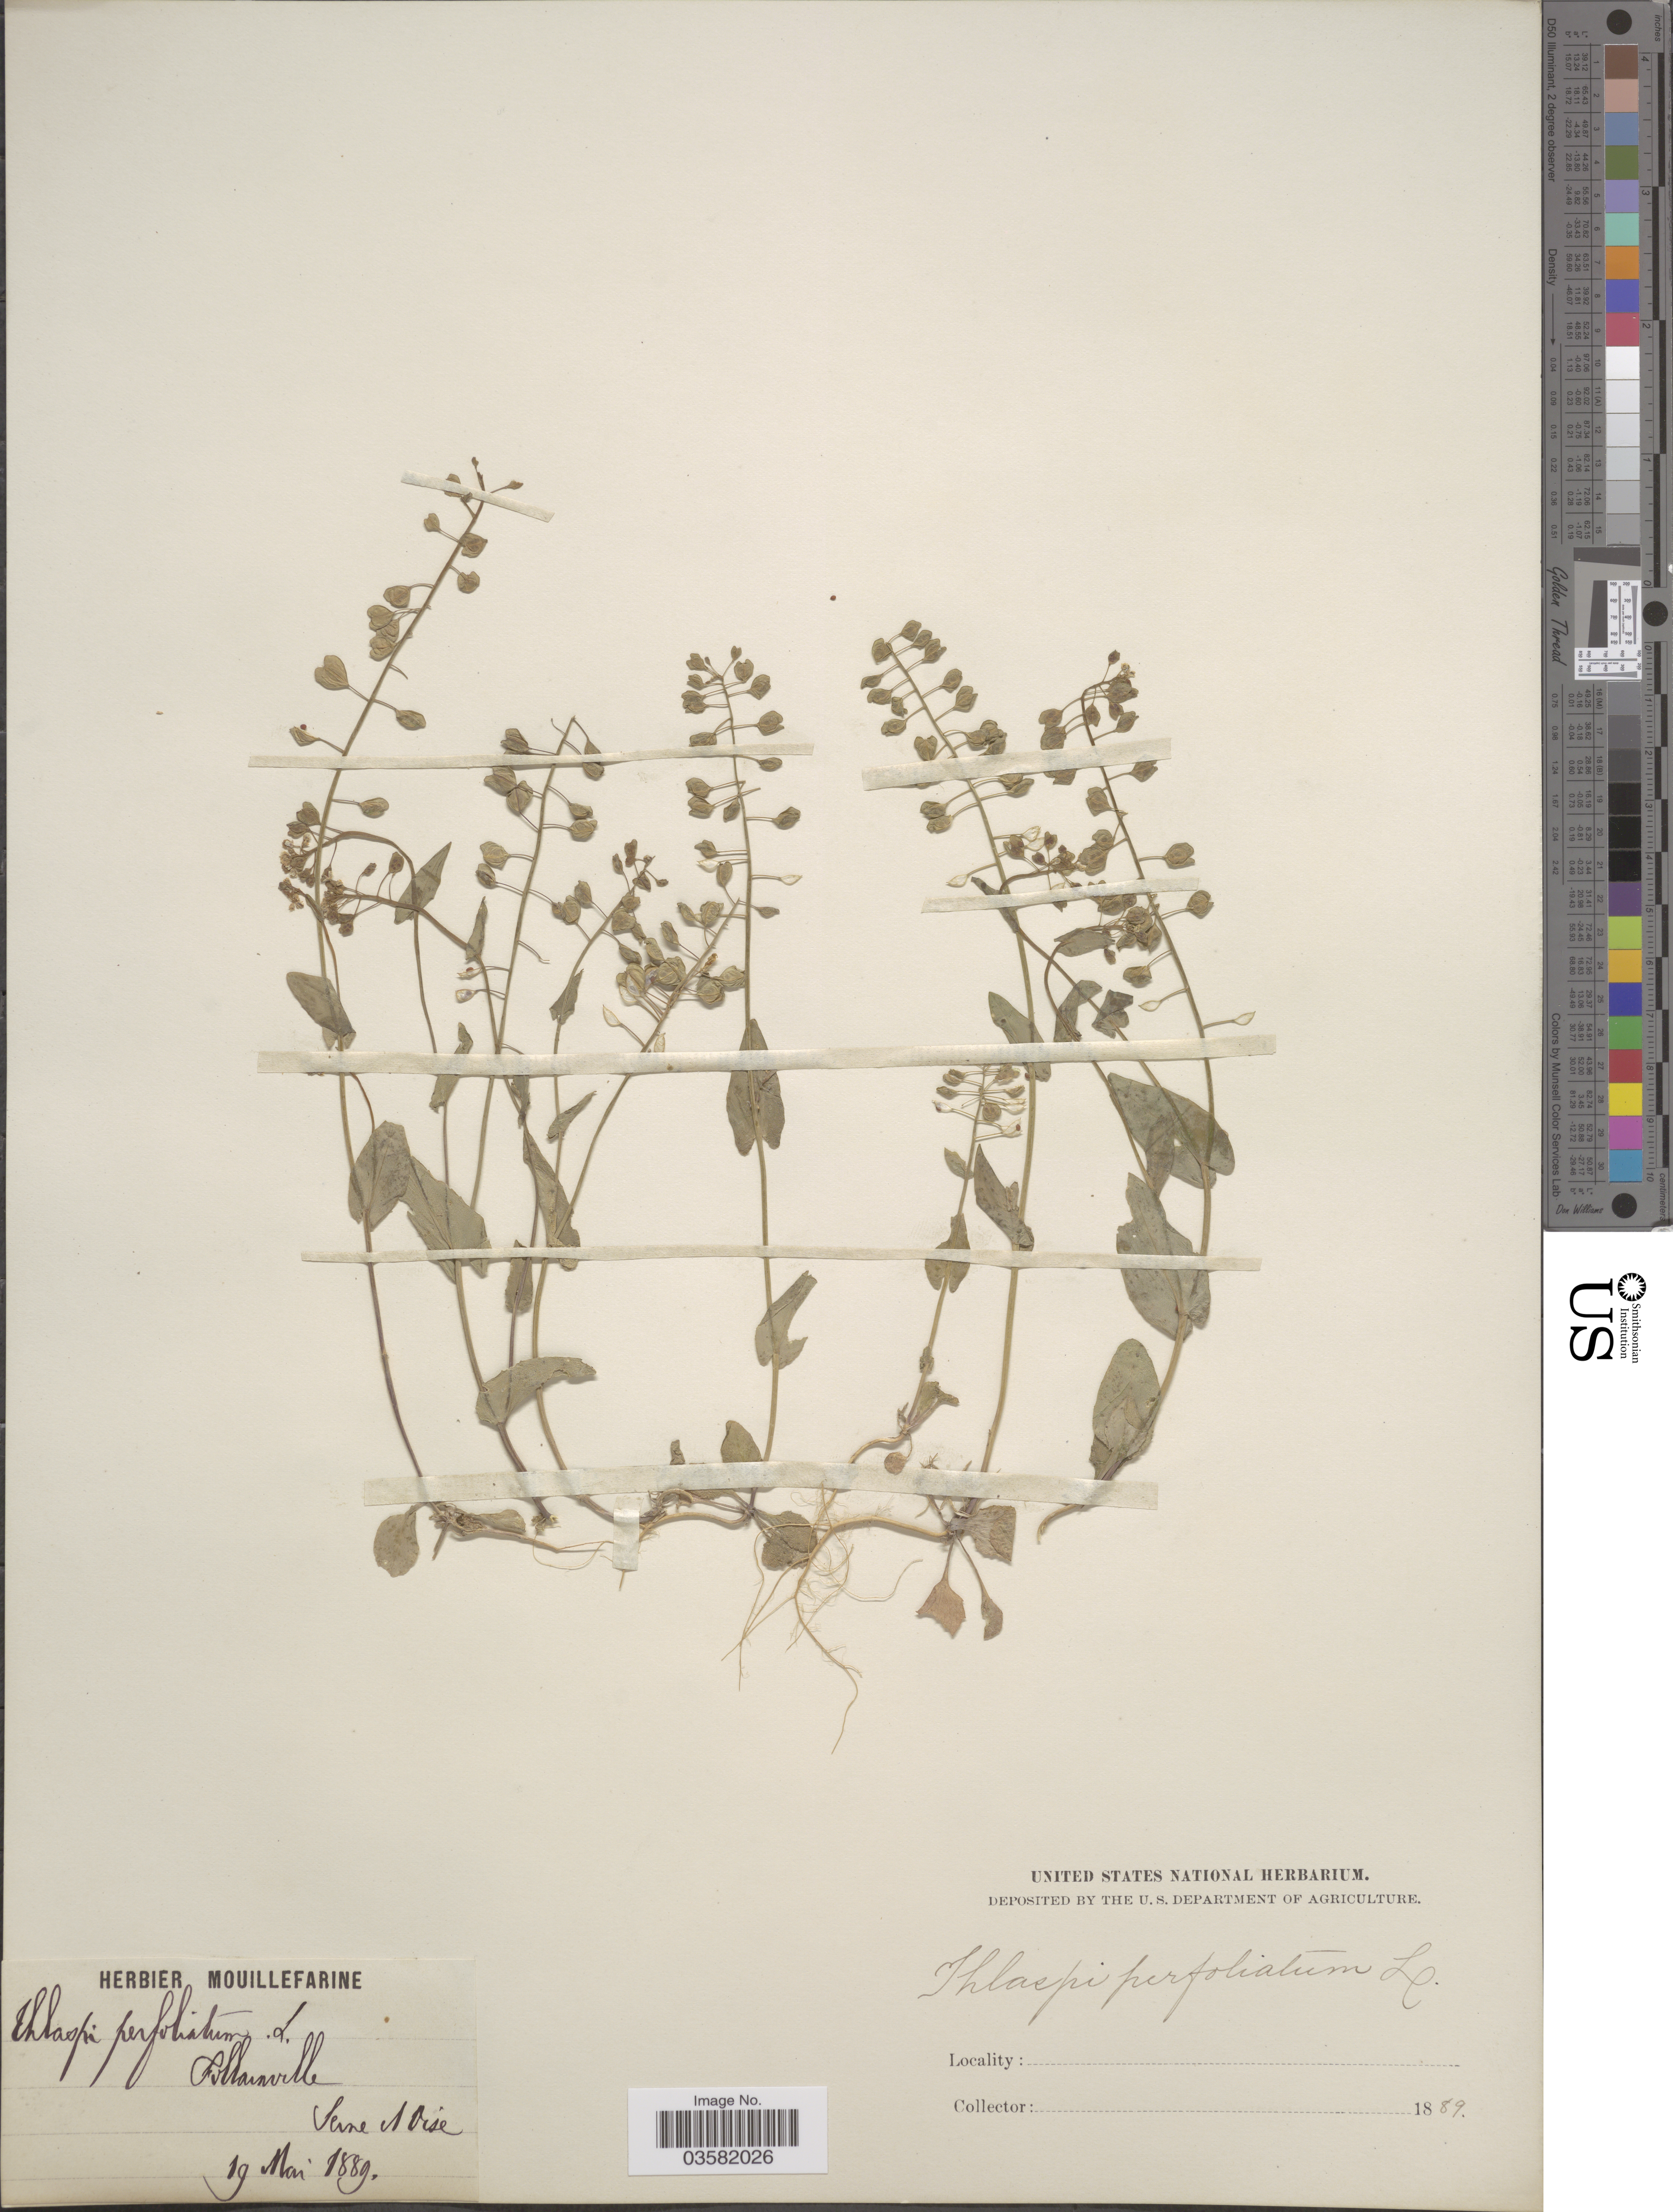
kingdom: Plantae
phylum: Tracheophyta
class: Magnoliopsida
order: Brassicales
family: Brassicaceae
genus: Thlaspi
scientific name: Thlaspi perfoliatum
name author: L.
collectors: ex herb. Mouillefarine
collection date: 1889-05-19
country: France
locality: Follainville Seine et Oise.